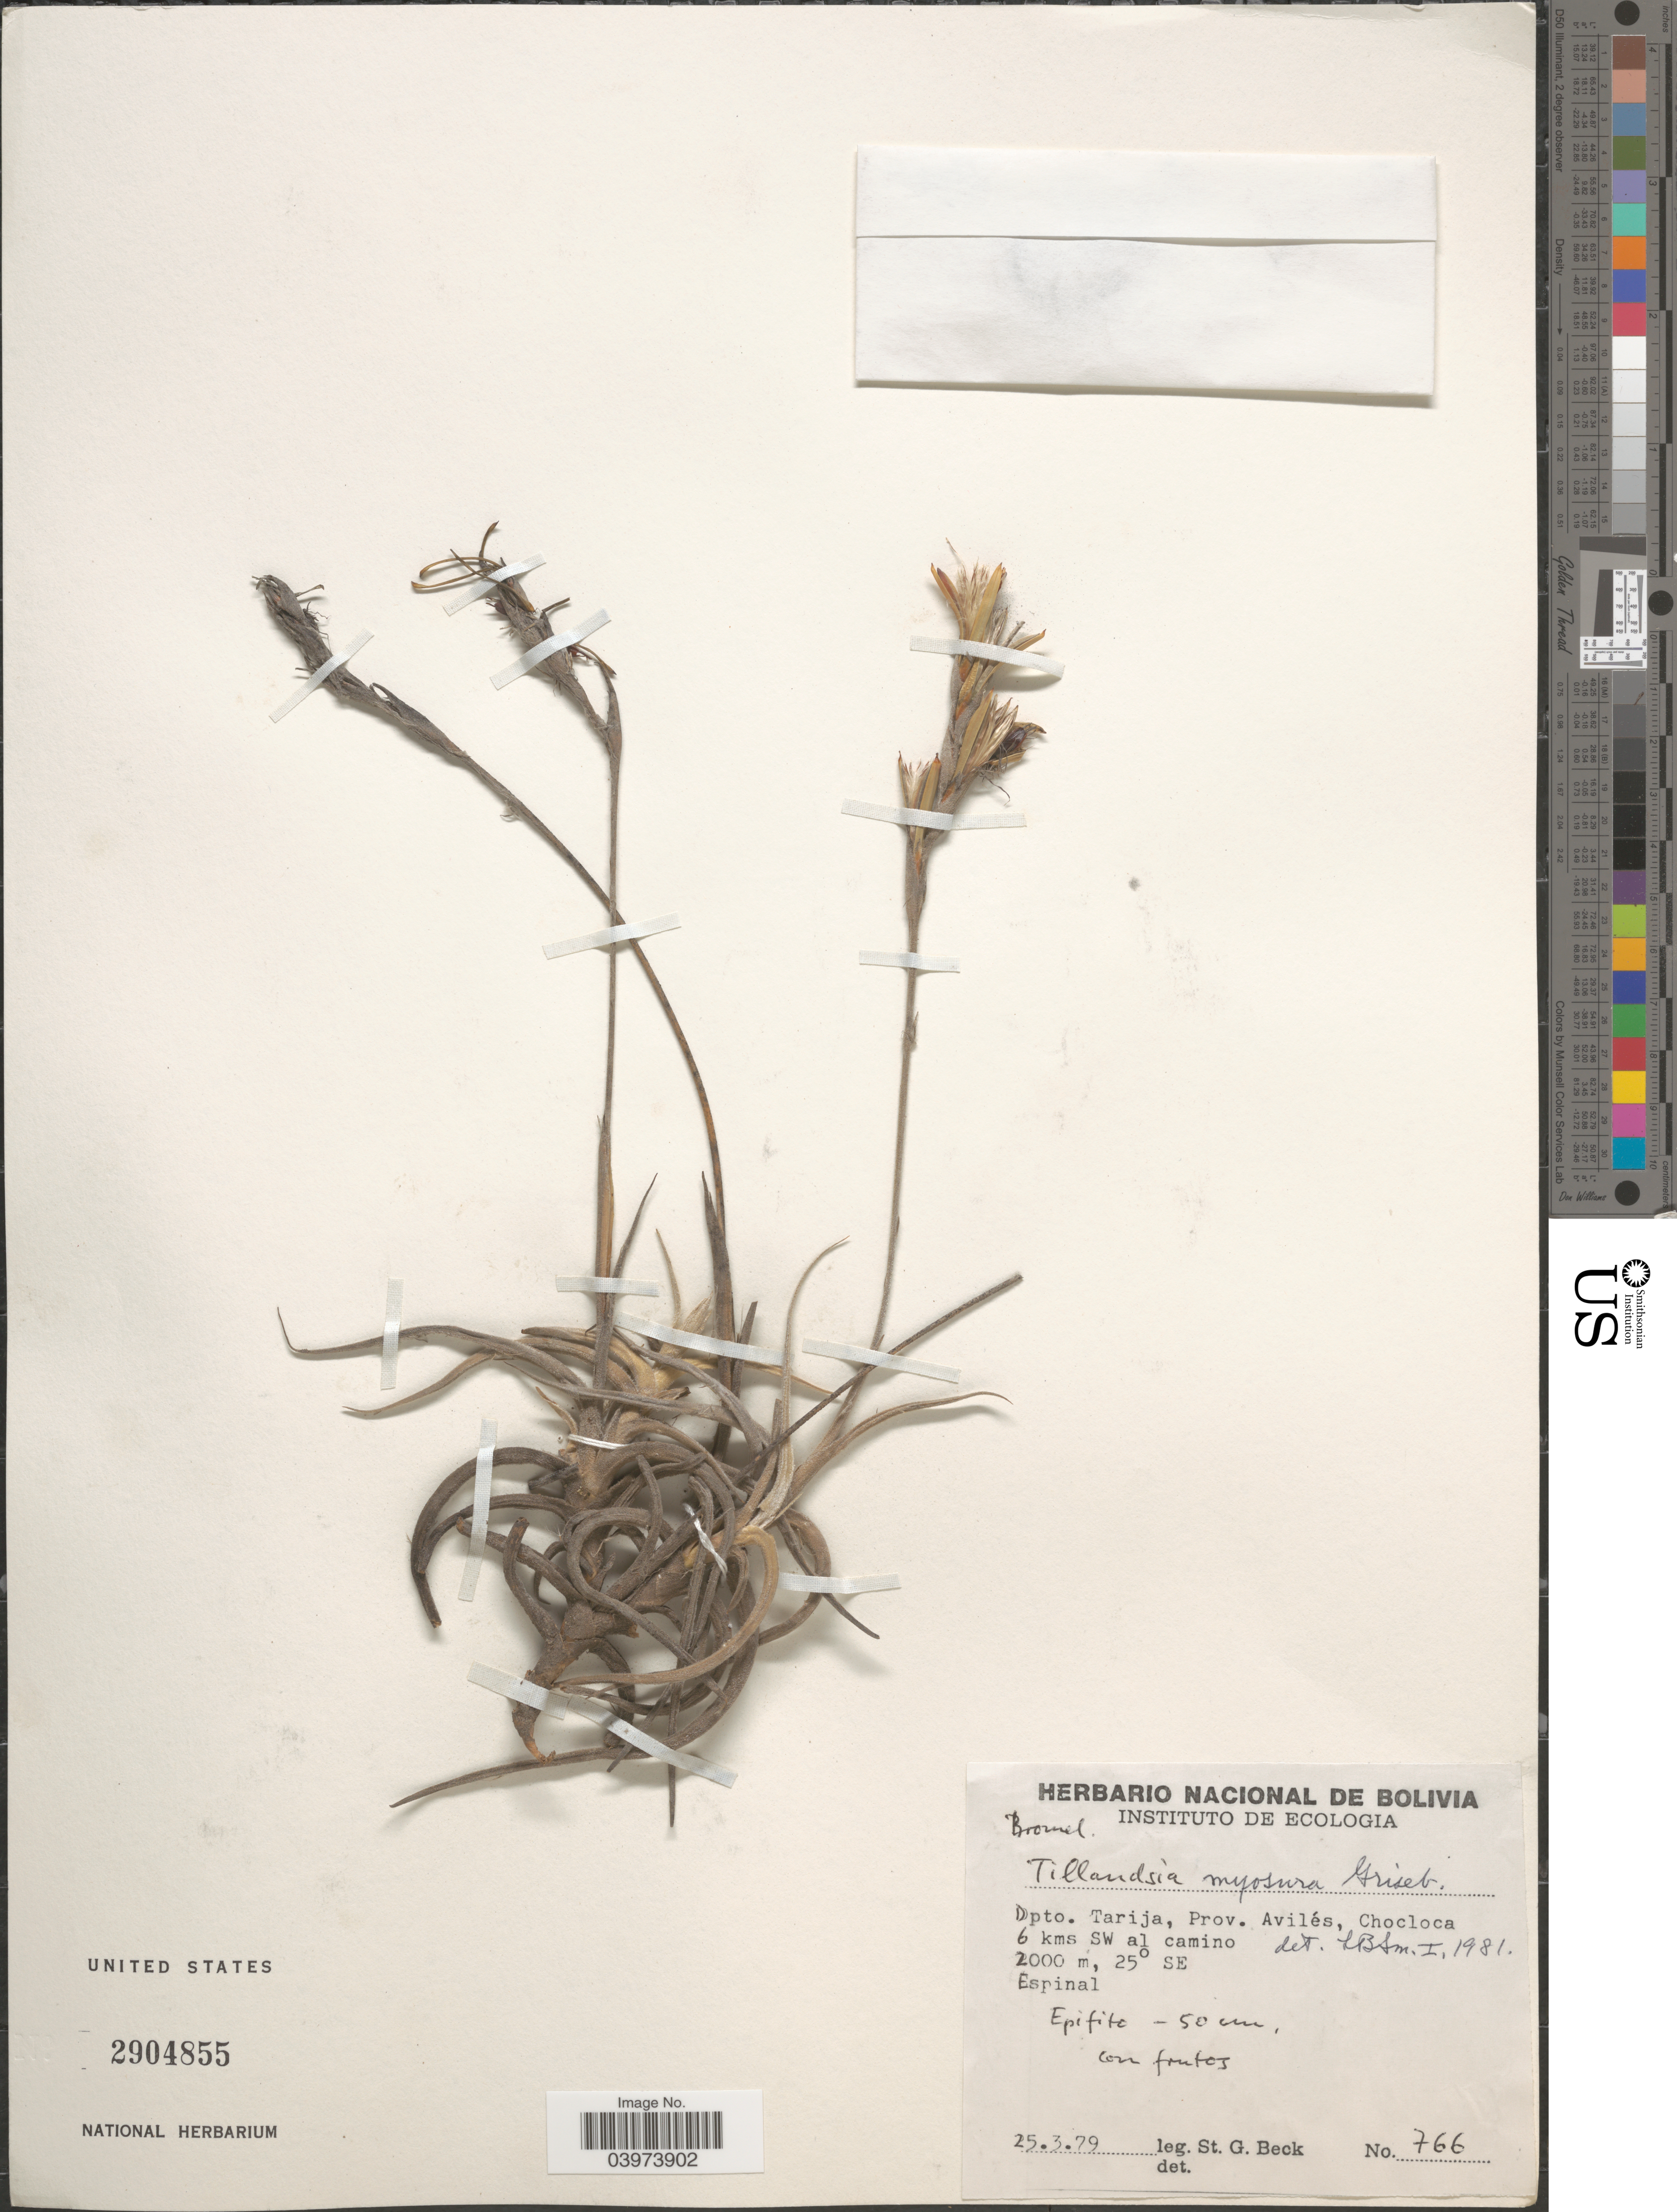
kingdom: Plantae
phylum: Tracheophyta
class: Liliopsida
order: Poales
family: Bromeliaceae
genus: Tillandsia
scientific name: Tillandsia myosura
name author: Griseb.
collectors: S. G. Beck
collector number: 766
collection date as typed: Transcribed d/m/y: 25/3/79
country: Bolivia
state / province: Tarija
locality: Dpto. Tarija, Prov. Avilés, Chocloca 6 kms SW al camino. 25° SE.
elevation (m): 2000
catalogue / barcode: US 2904855